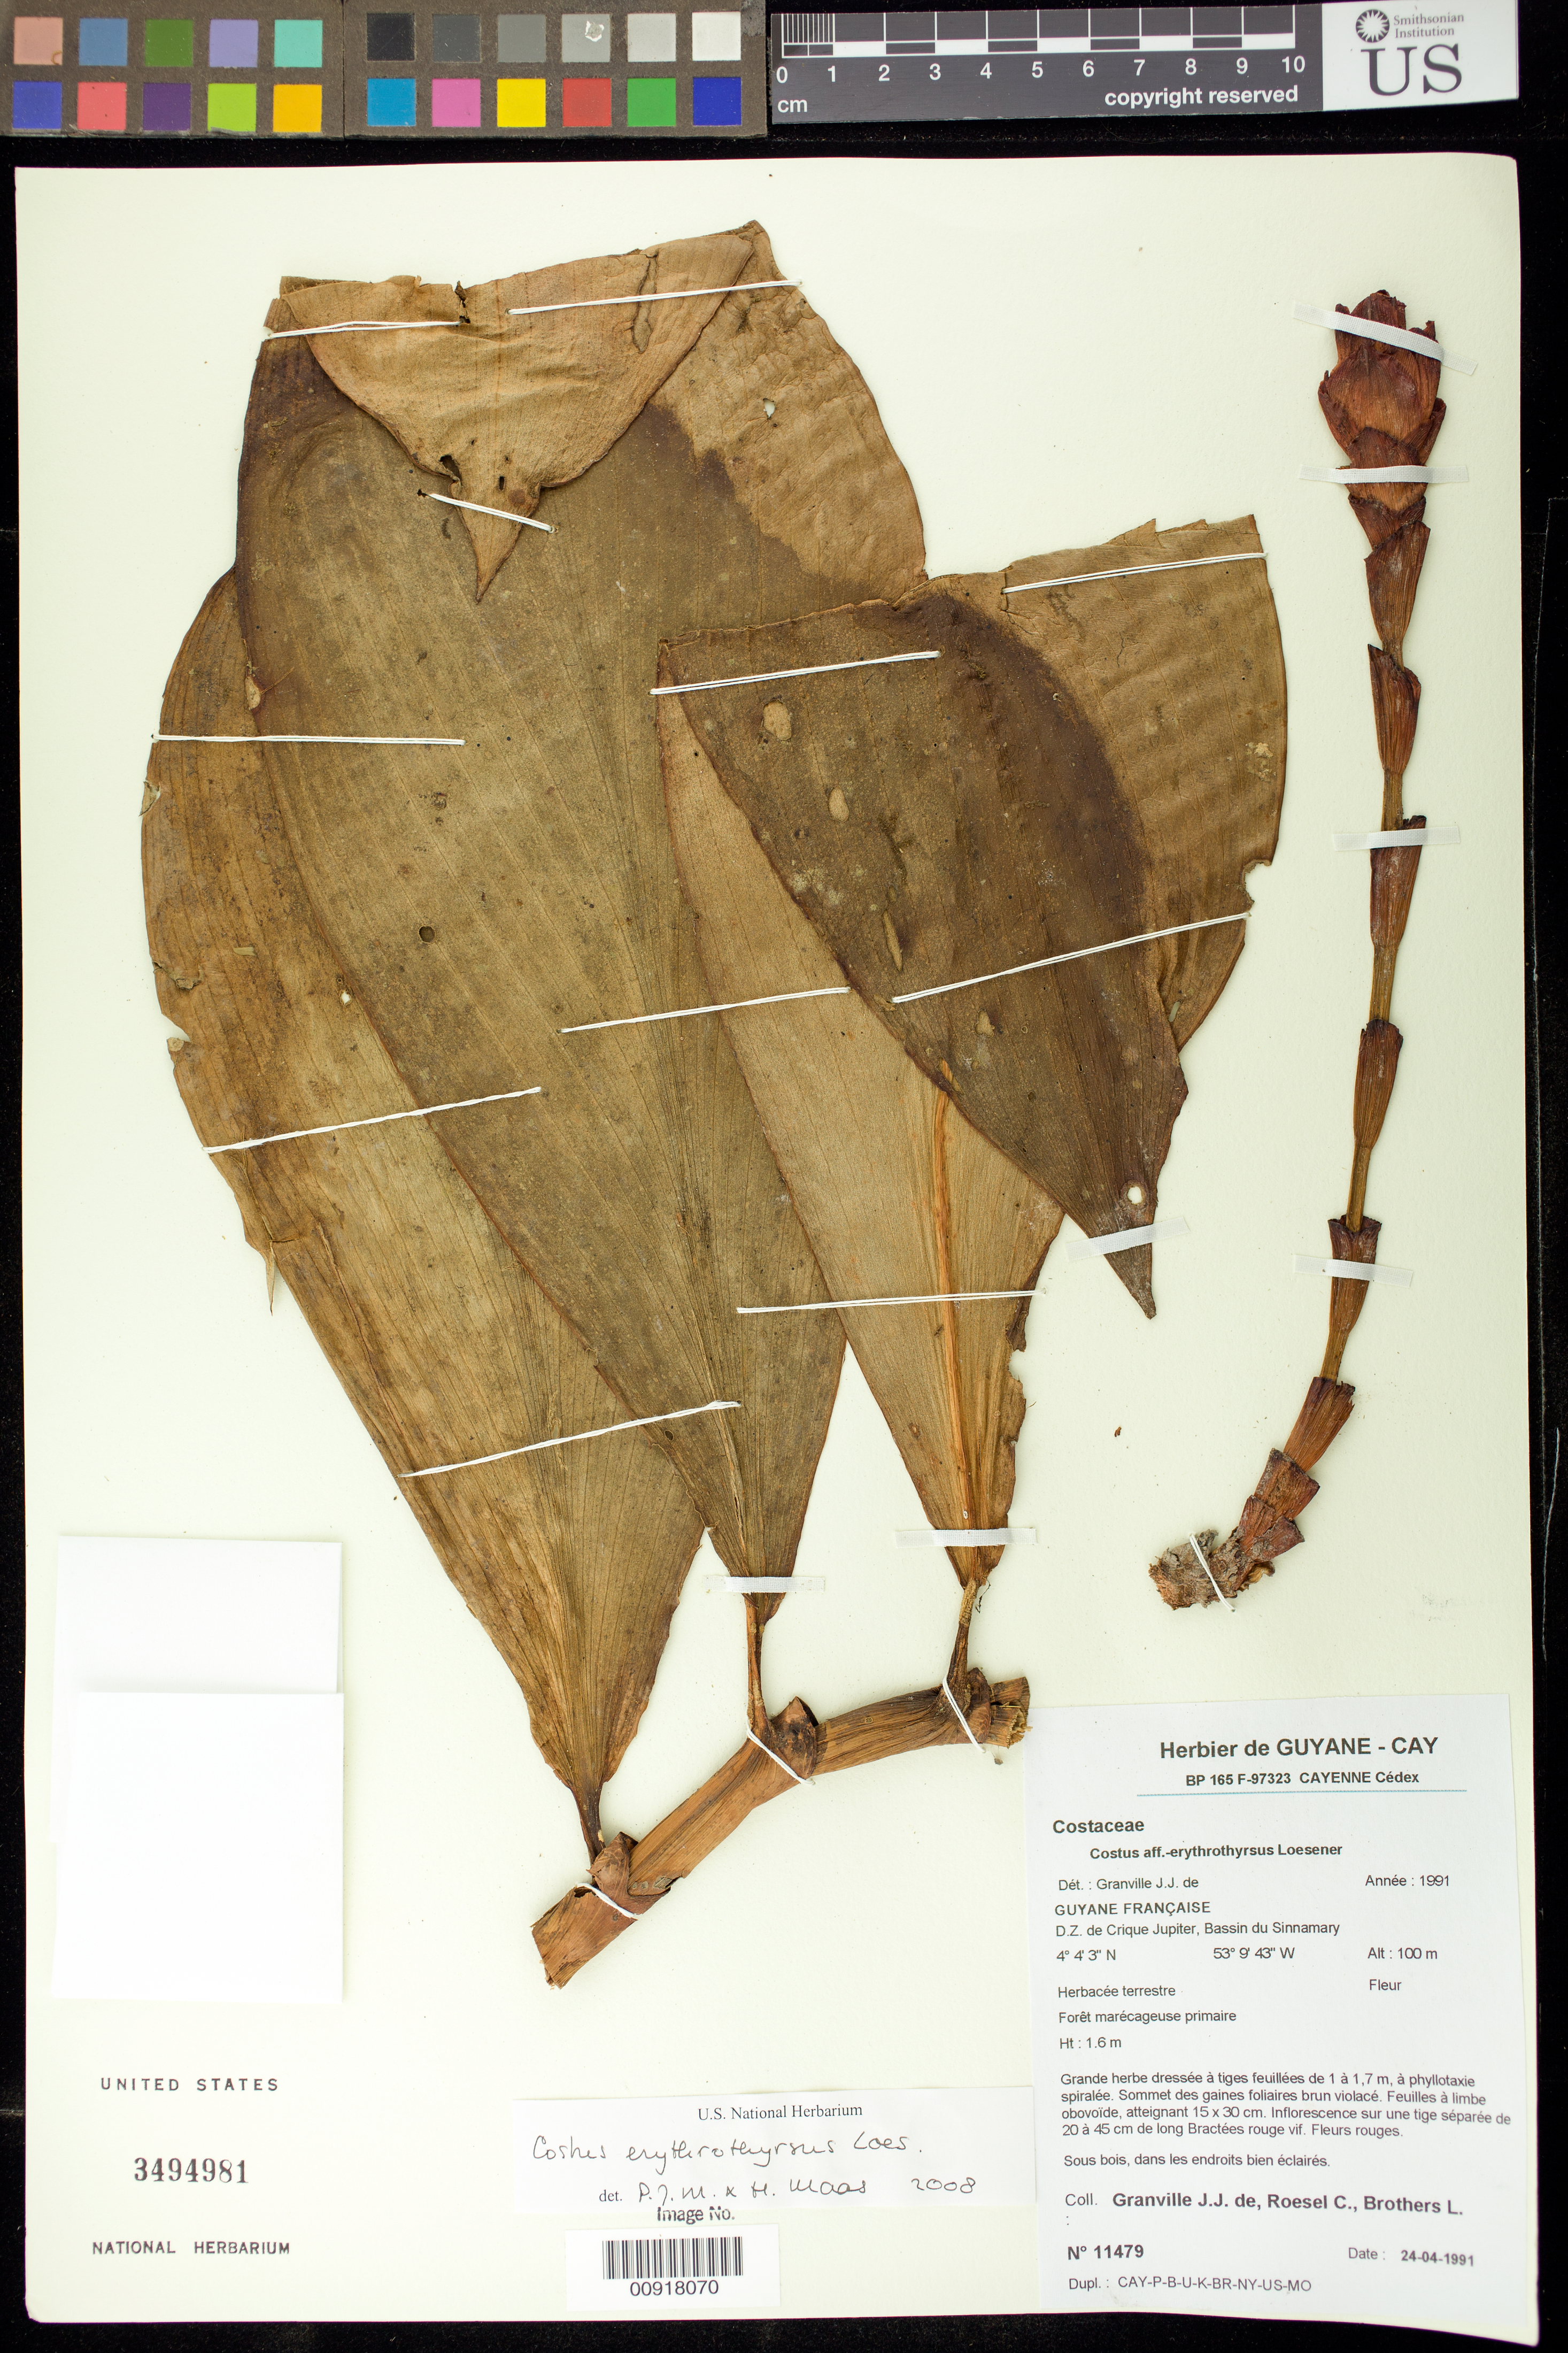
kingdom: Plantae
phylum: Tracheophyta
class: Liliopsida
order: Zingiberales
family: Costaceae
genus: Costus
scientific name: Costus erythrothyrsus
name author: Loes.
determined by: Granville, J. J. de, (CAY), Institut de Recherche pour le Developpement (IRD) (FRENCH GUIANA)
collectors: J.-J. de Granville, C. S. Roesel & L. Brothers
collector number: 11479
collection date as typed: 24-Apr-91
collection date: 1991-04-24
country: French Guiana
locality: D.Z. de Crique Jupiter, Bassin du Sinnamary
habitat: Forêt marécageuse primaire, sous bois, dans les endroits bien éclairés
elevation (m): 100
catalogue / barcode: US 3494981